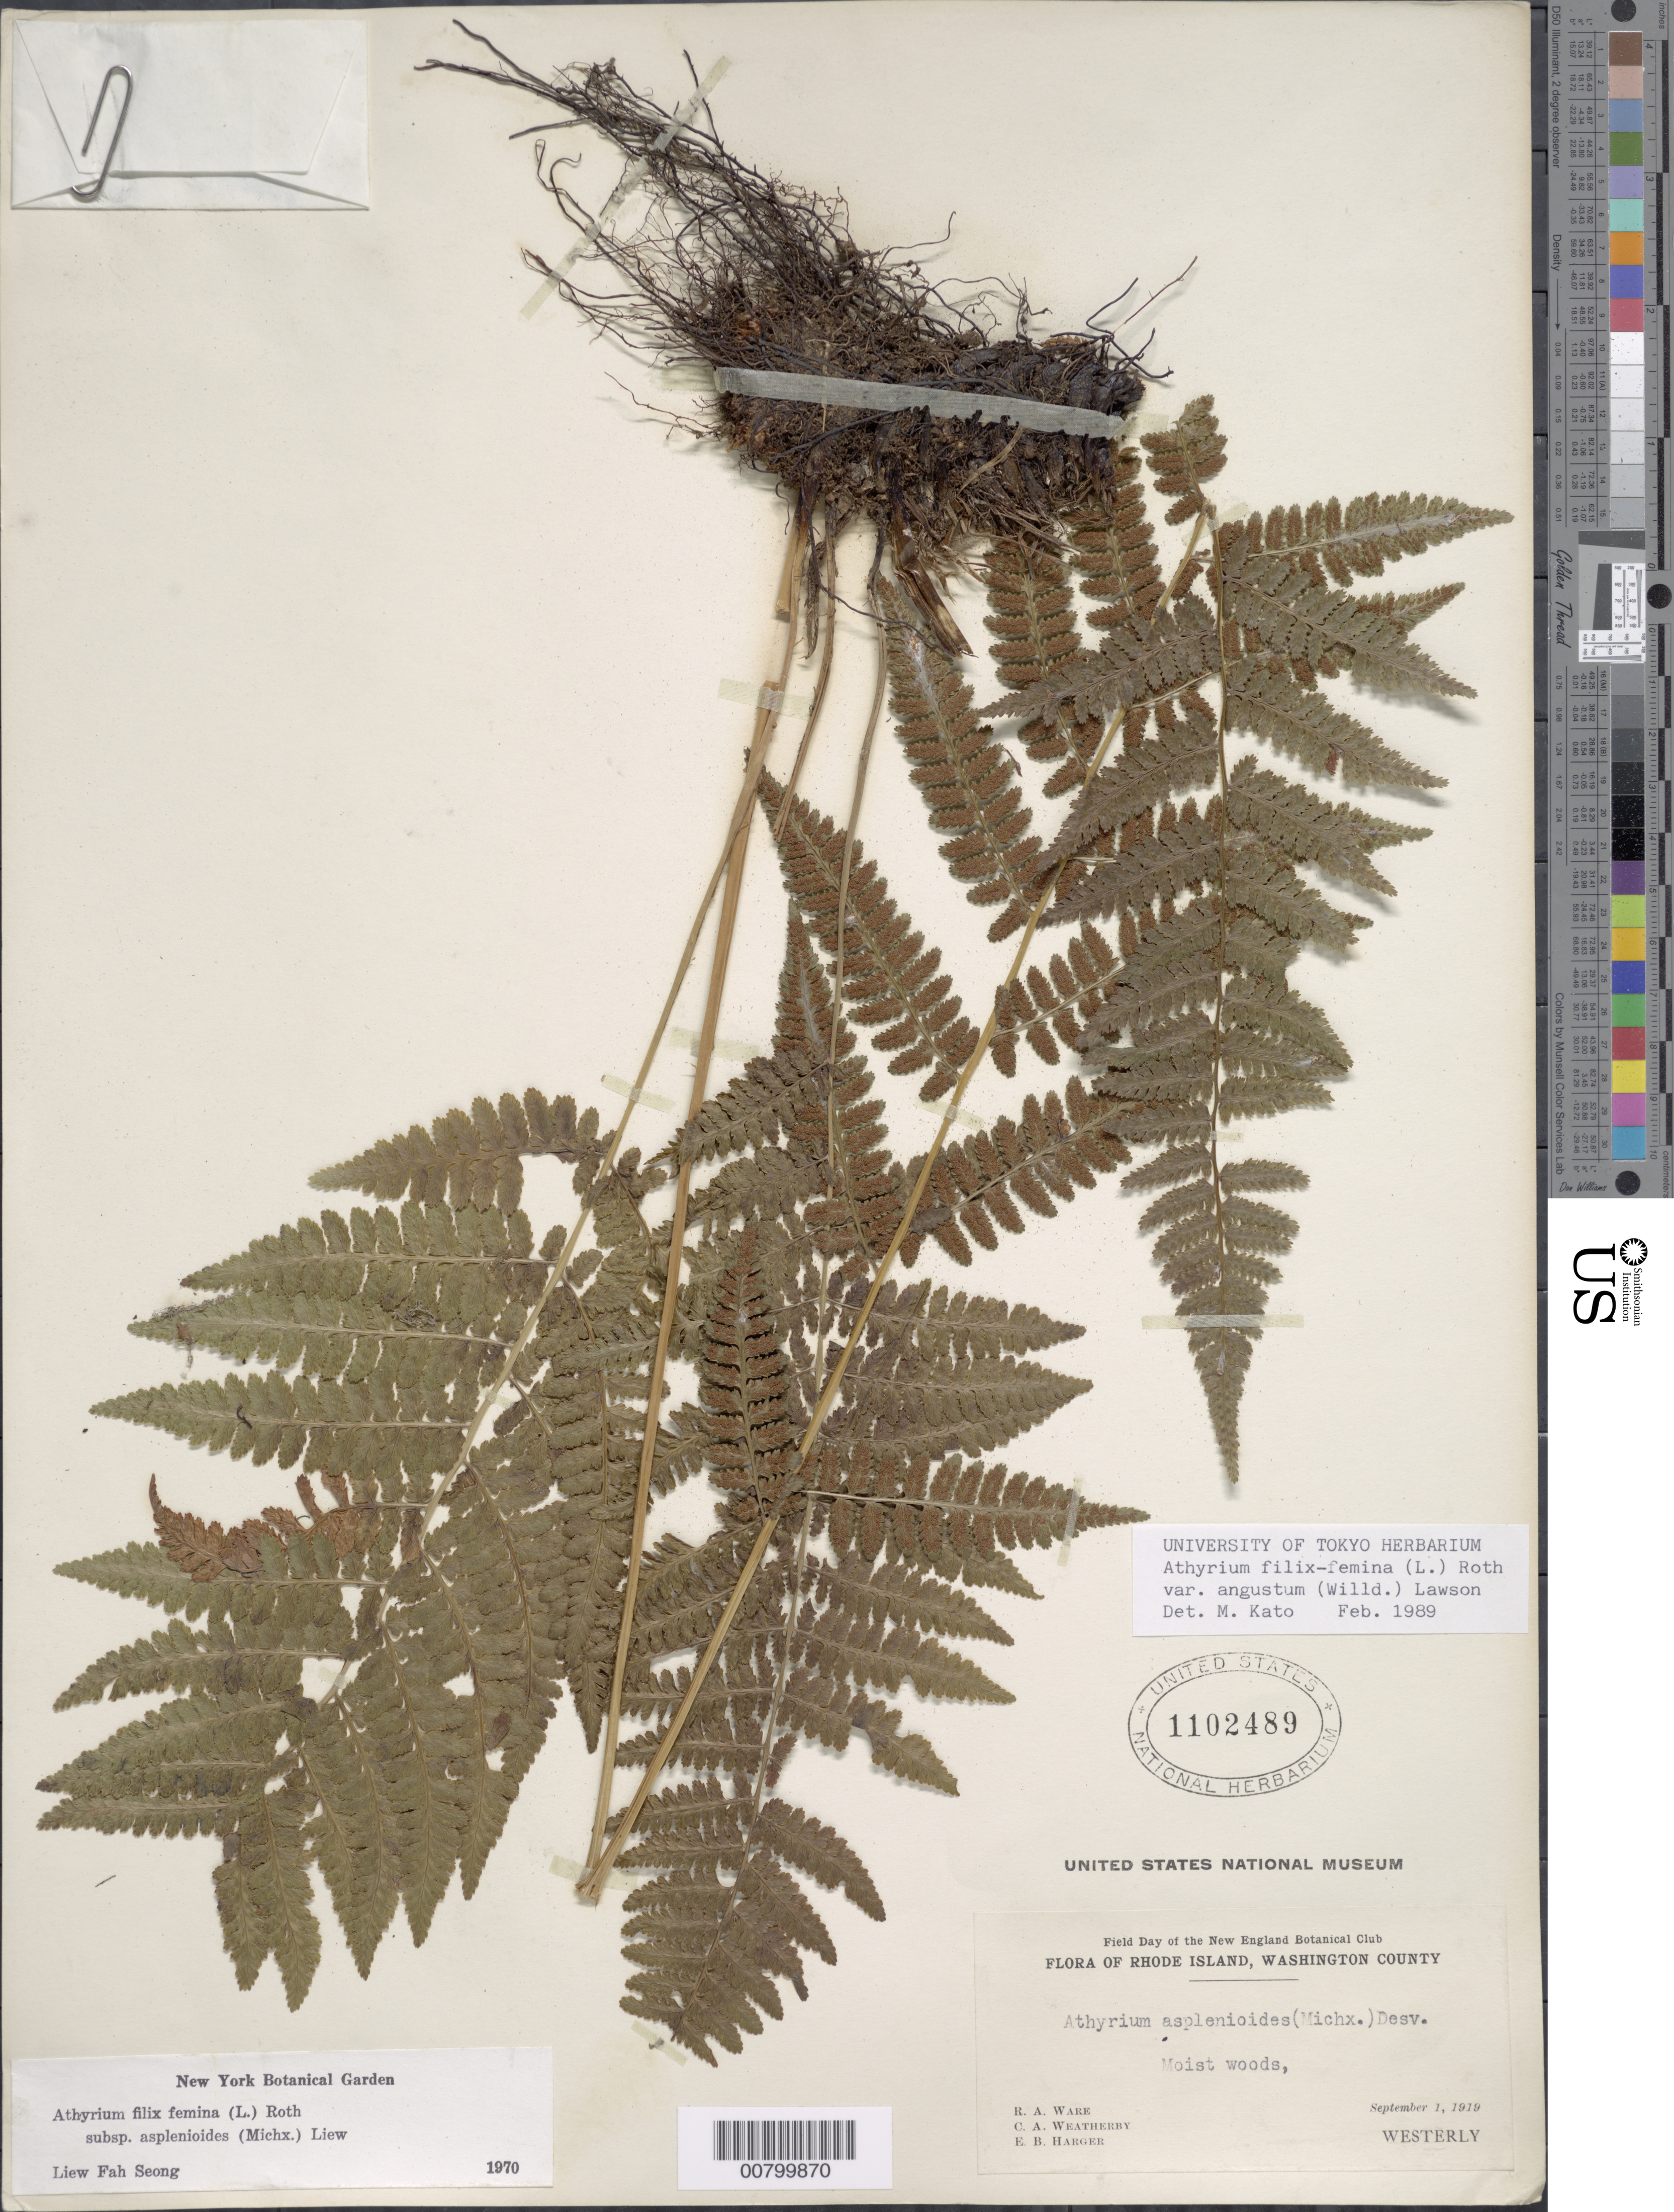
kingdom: Plantae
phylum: Tracheophyta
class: Polypodiopsida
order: Polypodiales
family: Athyriaceae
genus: Athyrium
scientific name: Athyrium filix-femina subsp. angustatum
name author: (Willd.) R.T. Clausen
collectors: R. Ware, C. A. Weatherby & E. B. Harger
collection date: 1919-09-01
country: United States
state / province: Rhode Island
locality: Washington County, Westerly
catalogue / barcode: US 1102489